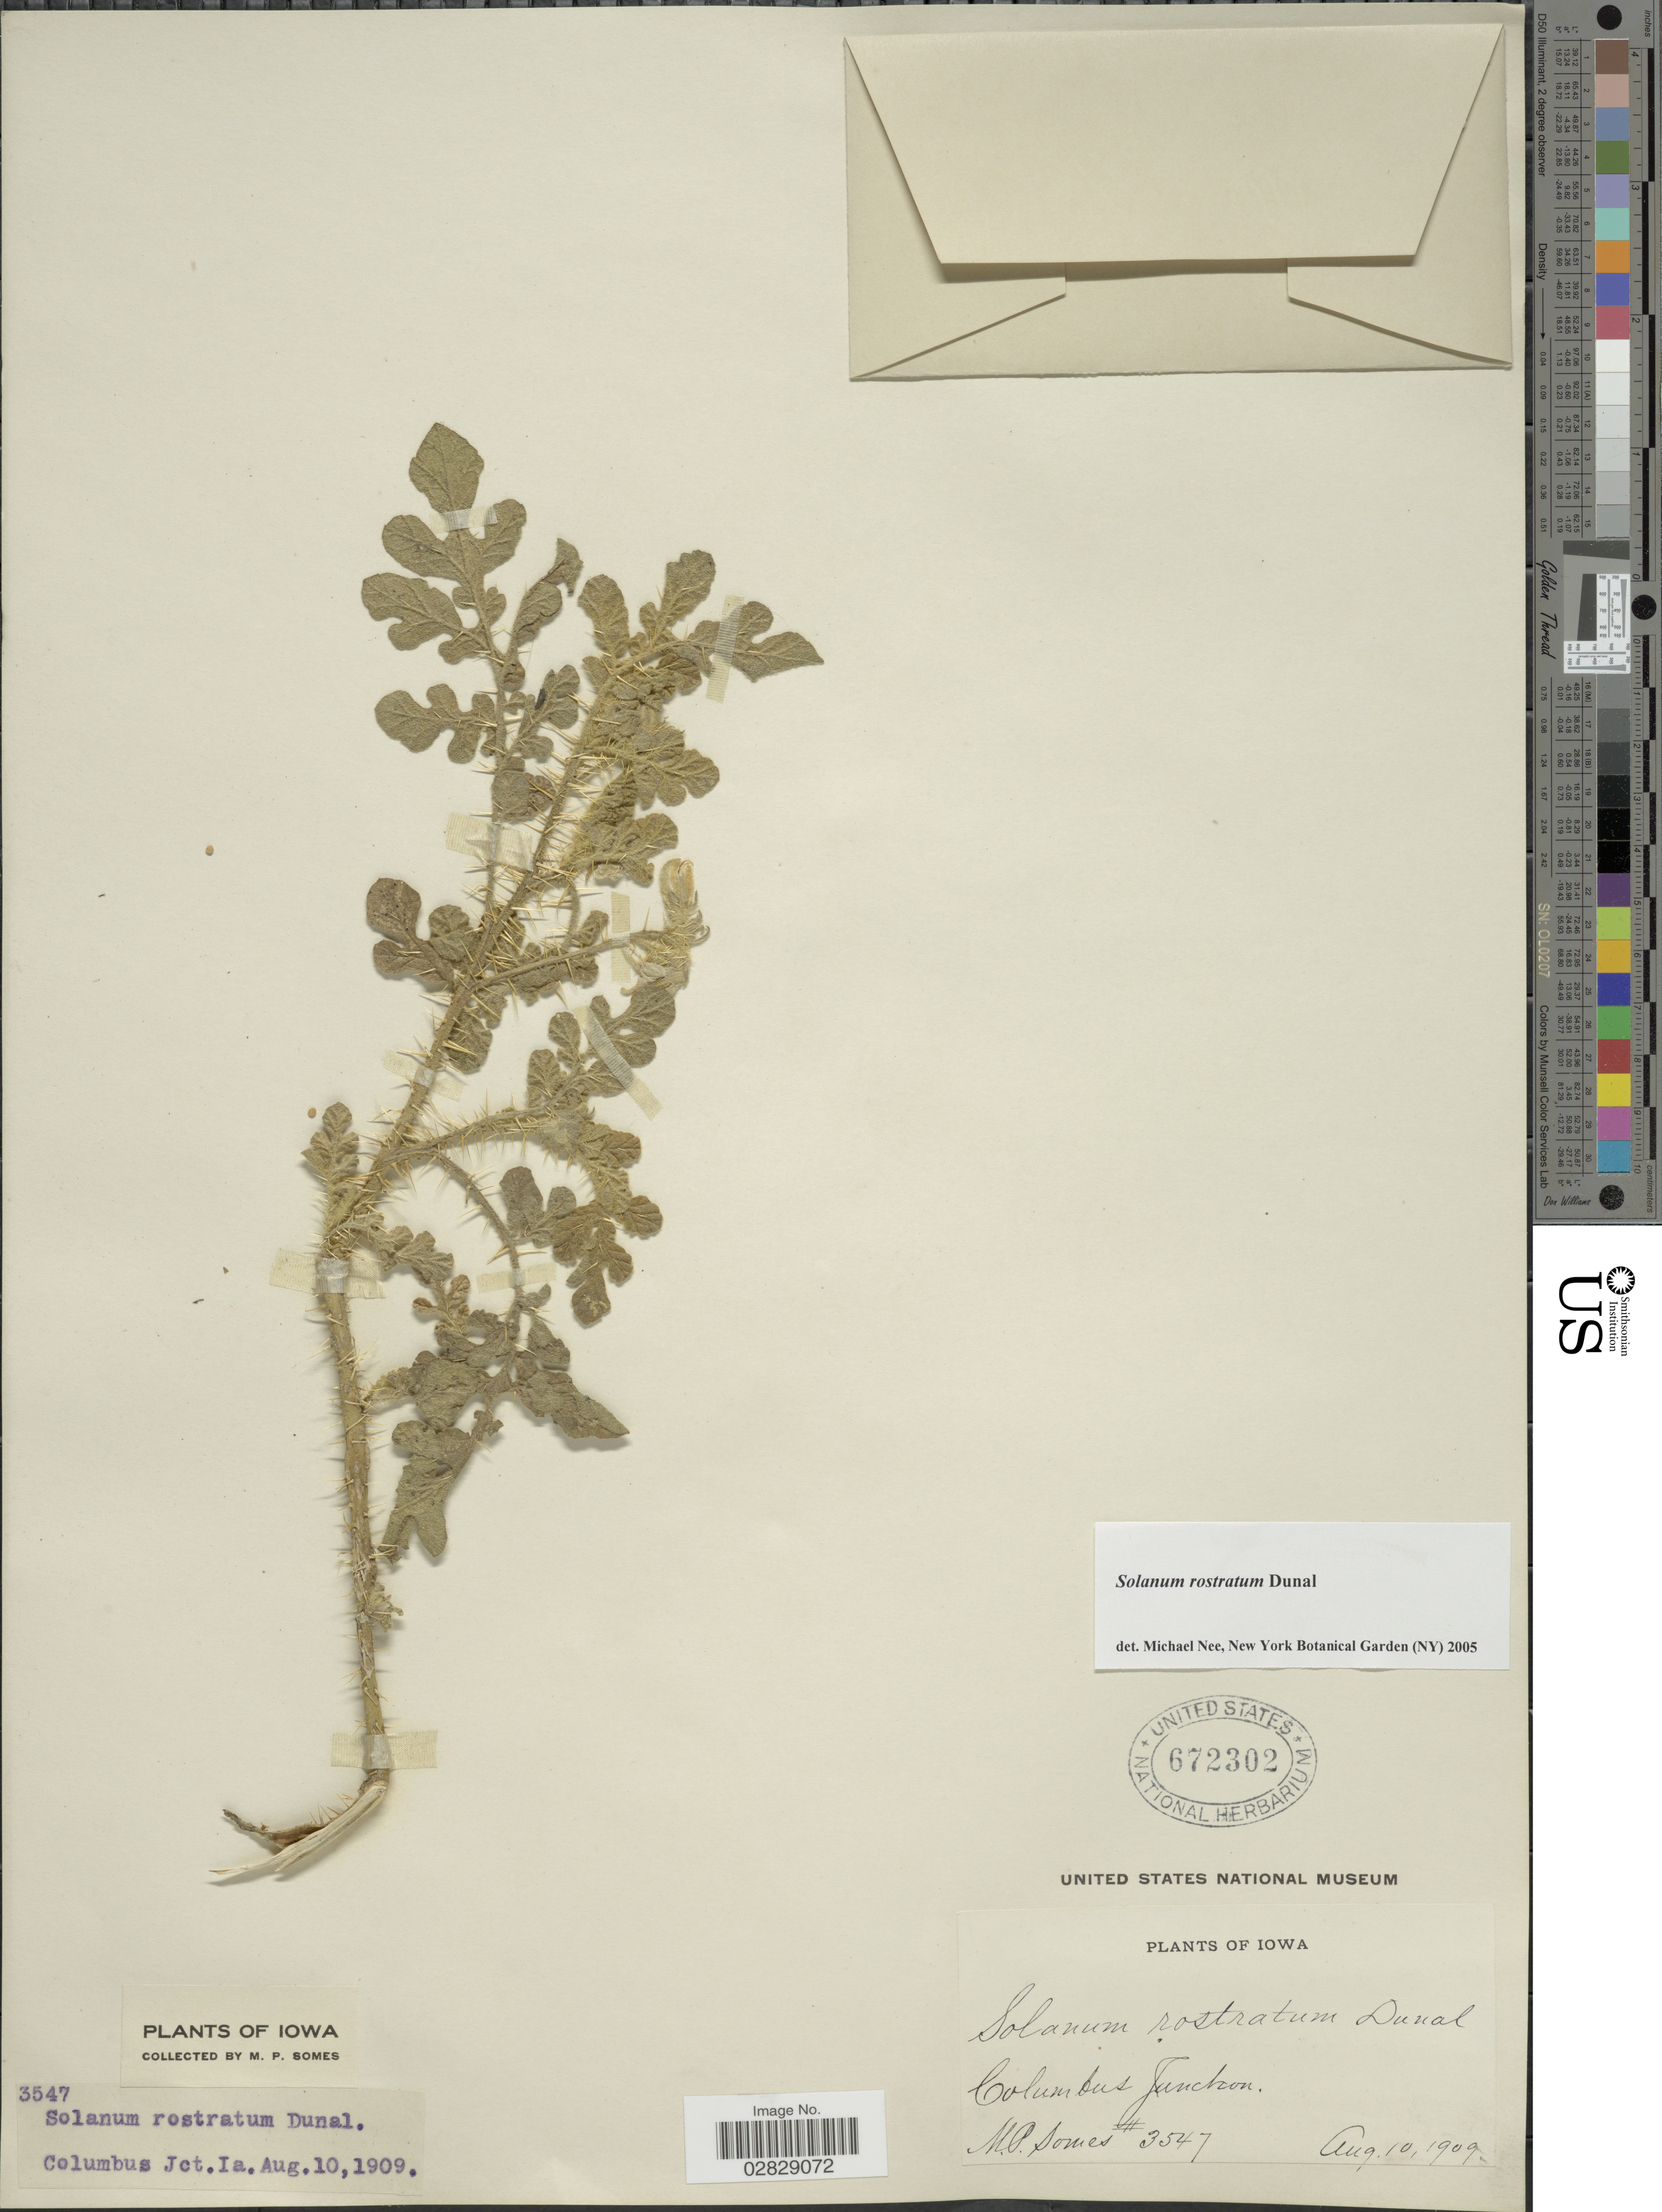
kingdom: Plantae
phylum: Tracheophyta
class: Magnoliopsida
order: Solanales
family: Solanaceae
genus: Solanum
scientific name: Solanum rostratum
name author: Dunal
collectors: M. Somes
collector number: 3547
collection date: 1909-08-10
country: United States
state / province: Iowa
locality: Columbus Junction.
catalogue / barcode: US 672302